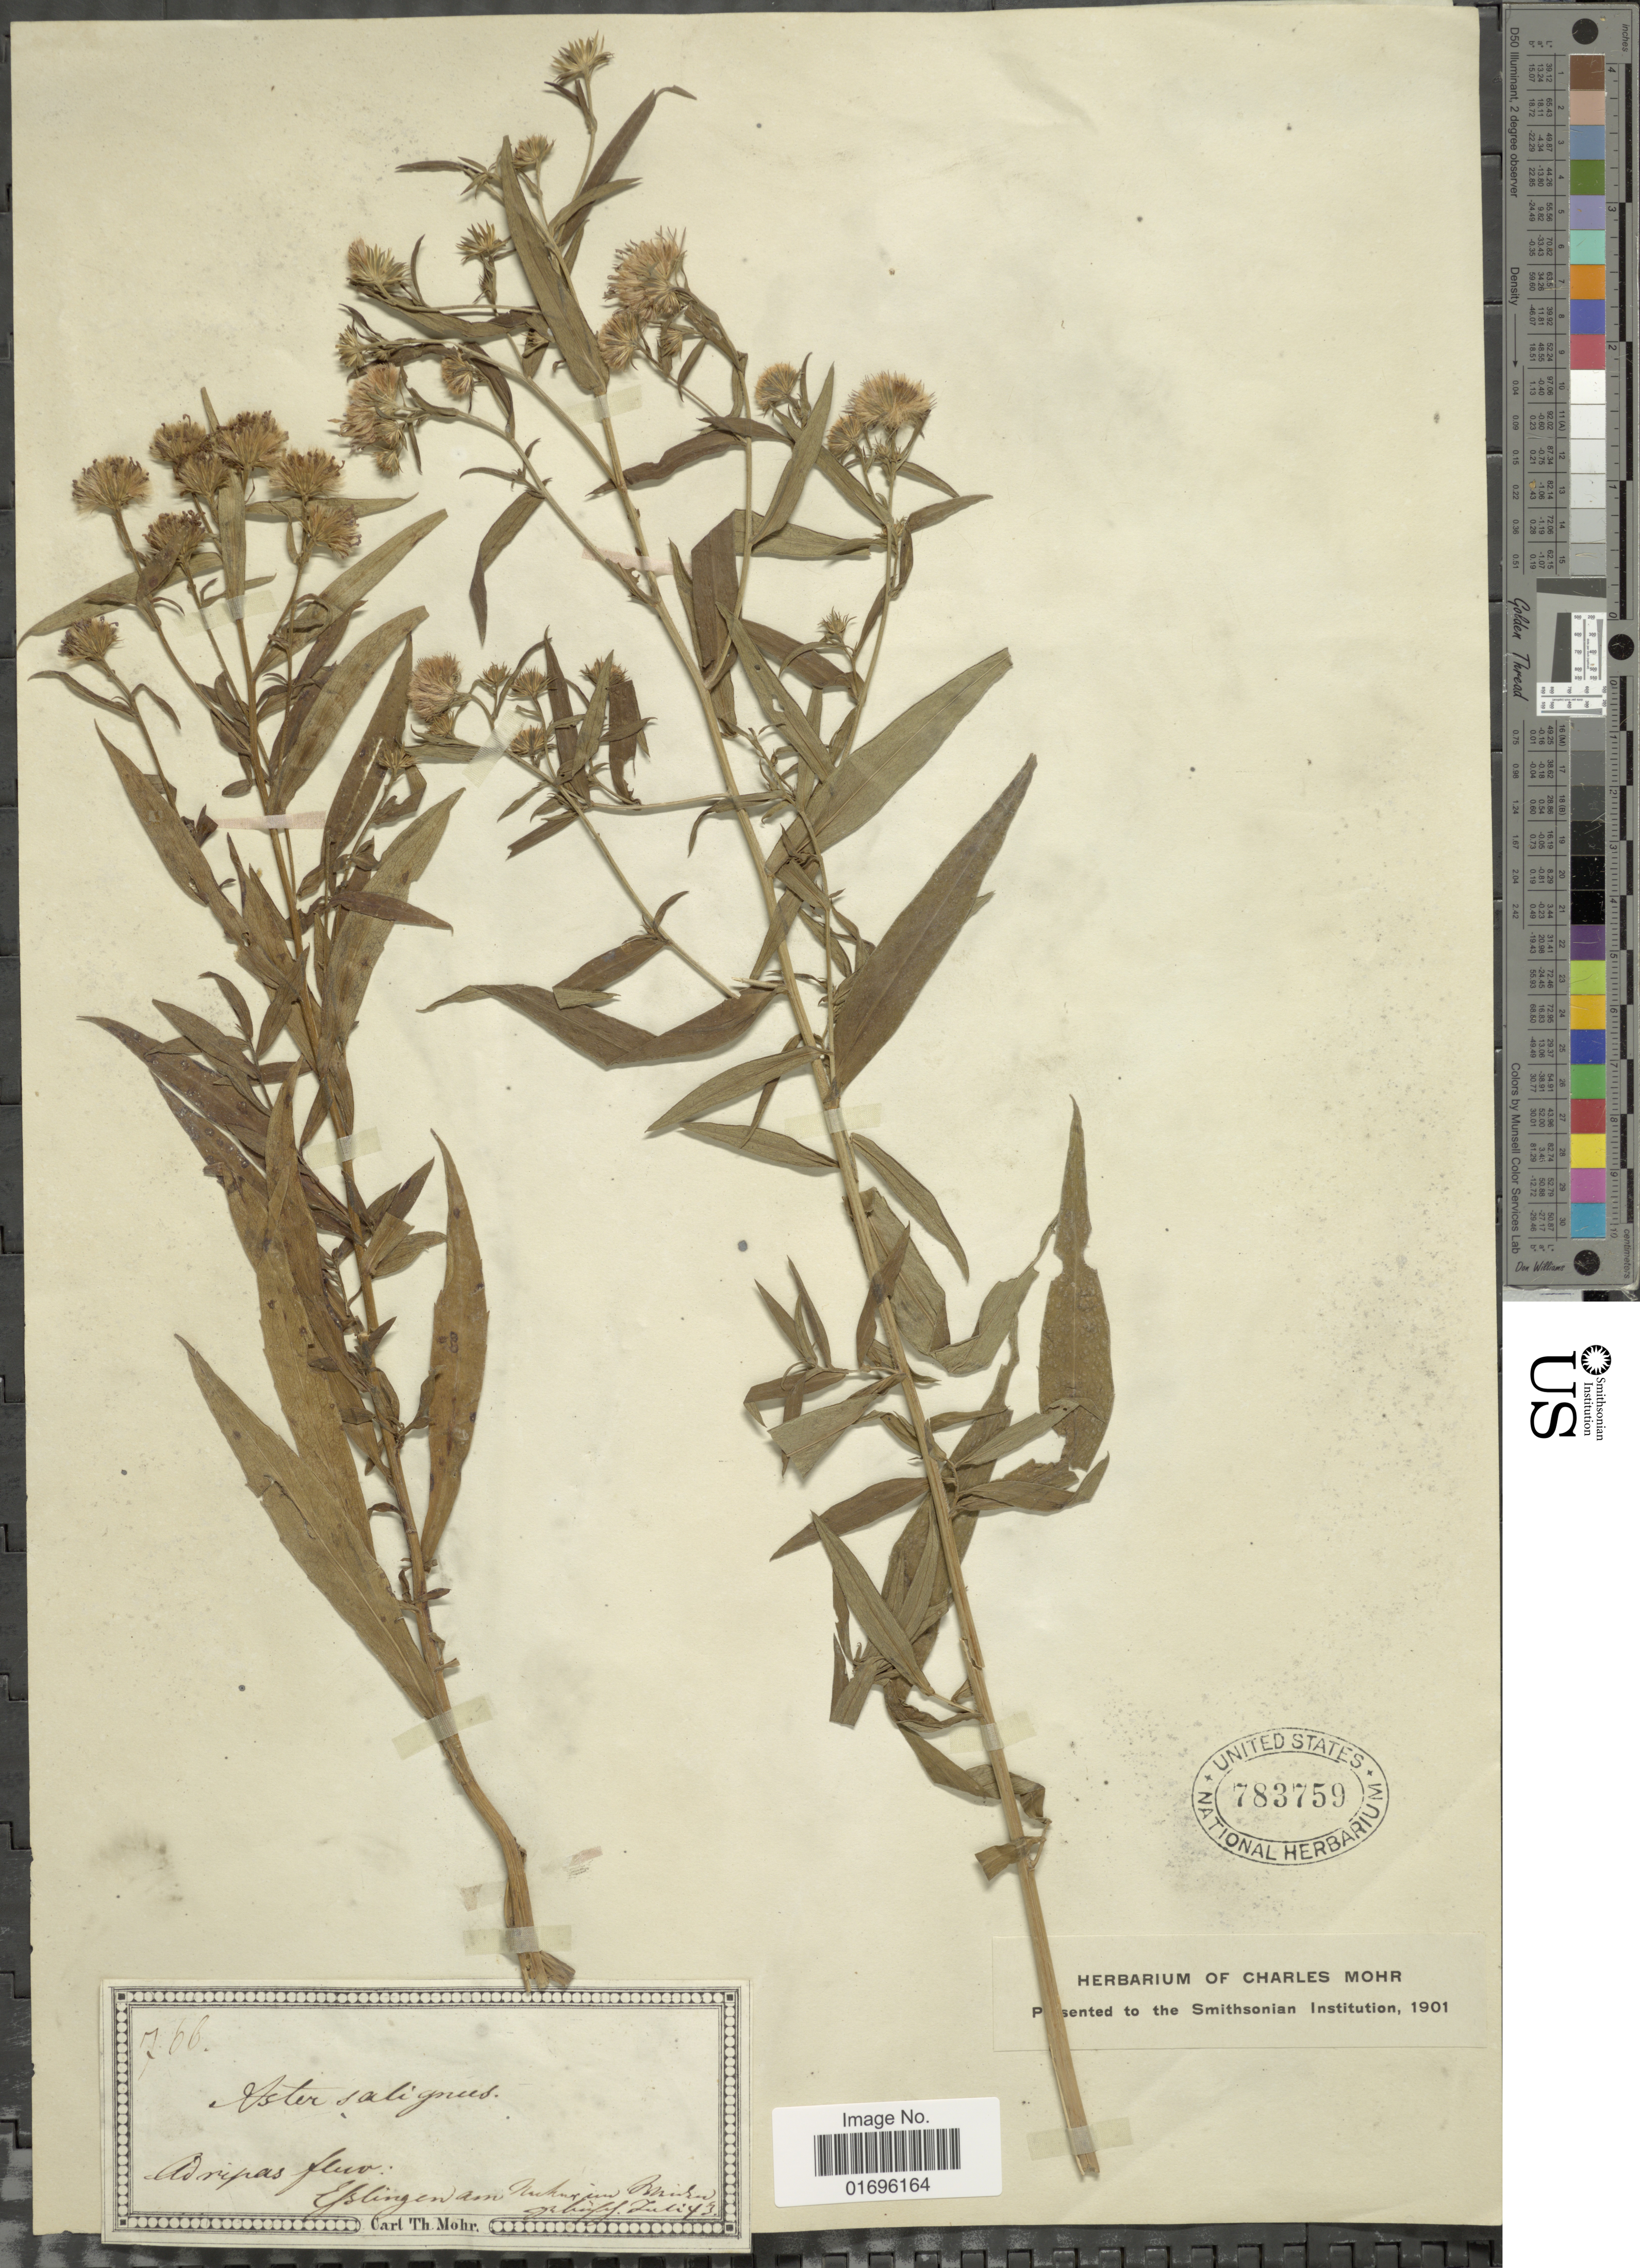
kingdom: Plantae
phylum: Tracheophyta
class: Magnoliopsida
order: Asterales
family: Asteraceae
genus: Aster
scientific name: Aster salignus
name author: Willd.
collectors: C. T. Mohr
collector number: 766*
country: Germany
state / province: Baden-Württemberg